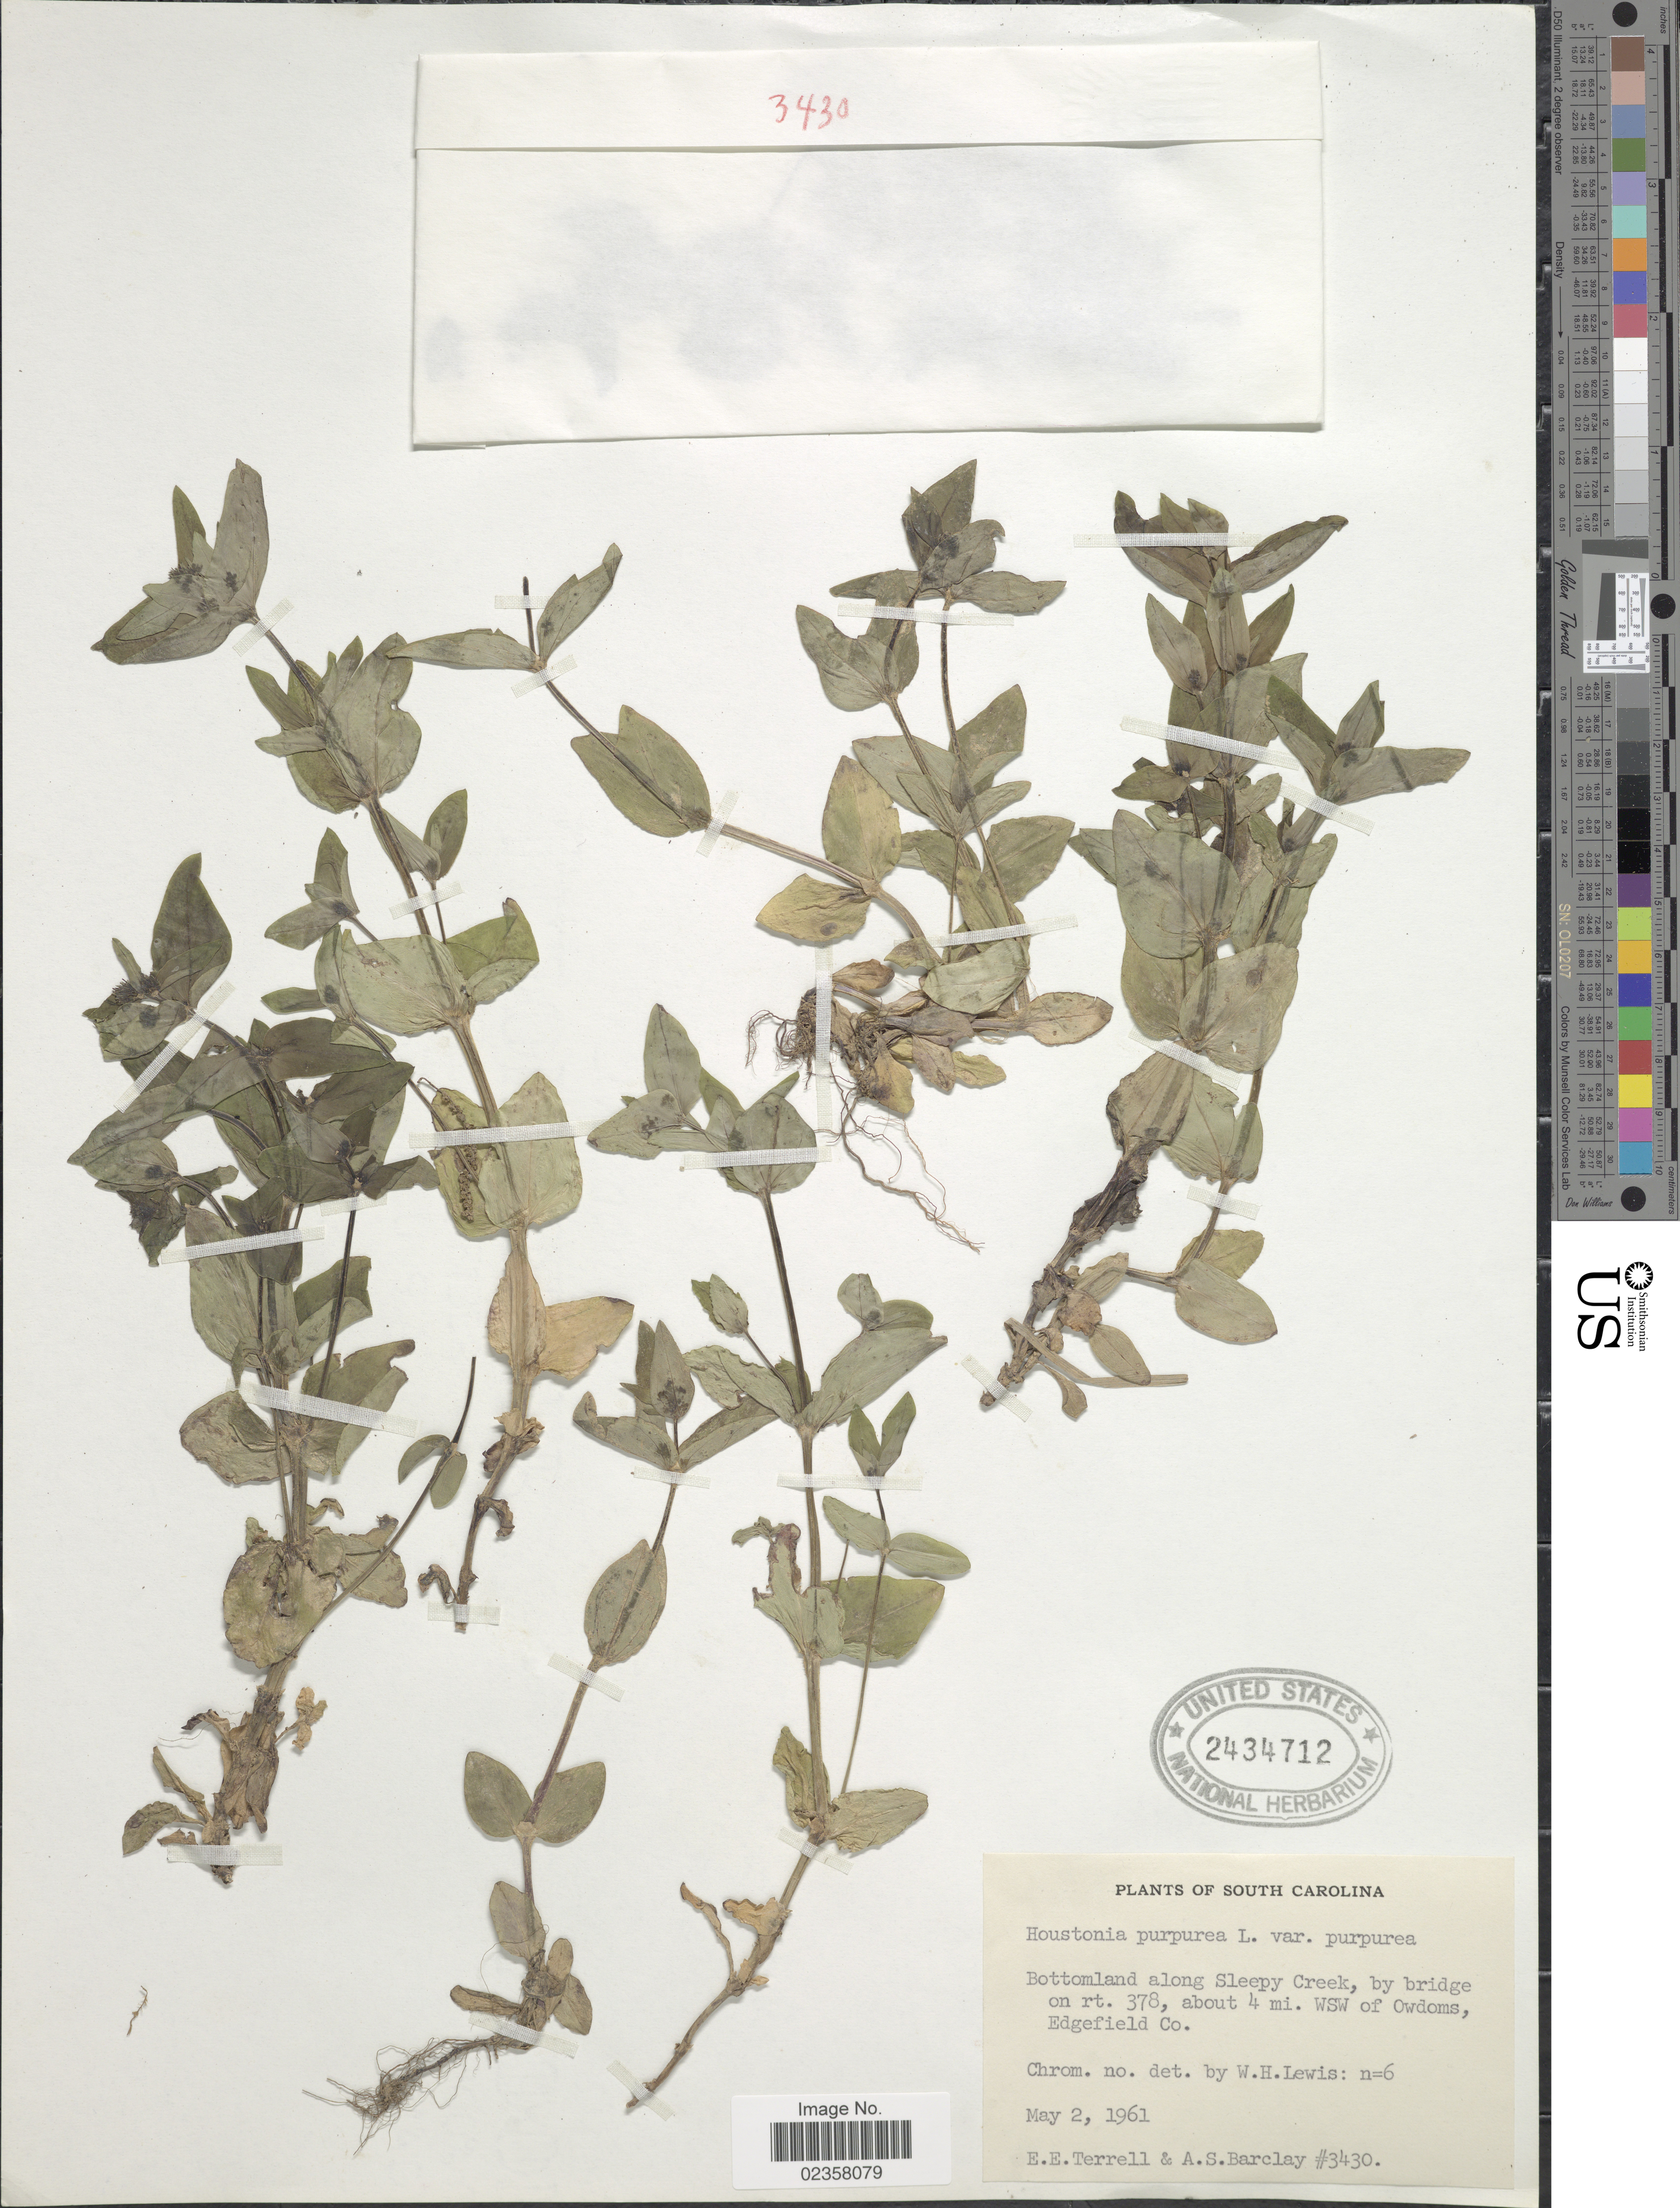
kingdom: Plantae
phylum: Tracheophyta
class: Magnoliopsida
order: Gentianales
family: Rubiaceae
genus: Houstonia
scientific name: Houstonia purpurea var. purpurea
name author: L.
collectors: E. E. Terrell & A. S. Barclay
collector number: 3430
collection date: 1961-05-02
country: United States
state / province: South Carolina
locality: Bottomland along Sleepy Creek, by ridge on rt. 378, about 4 mi. WSW of Owdoms, Edgefield Co.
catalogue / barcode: US 2434712